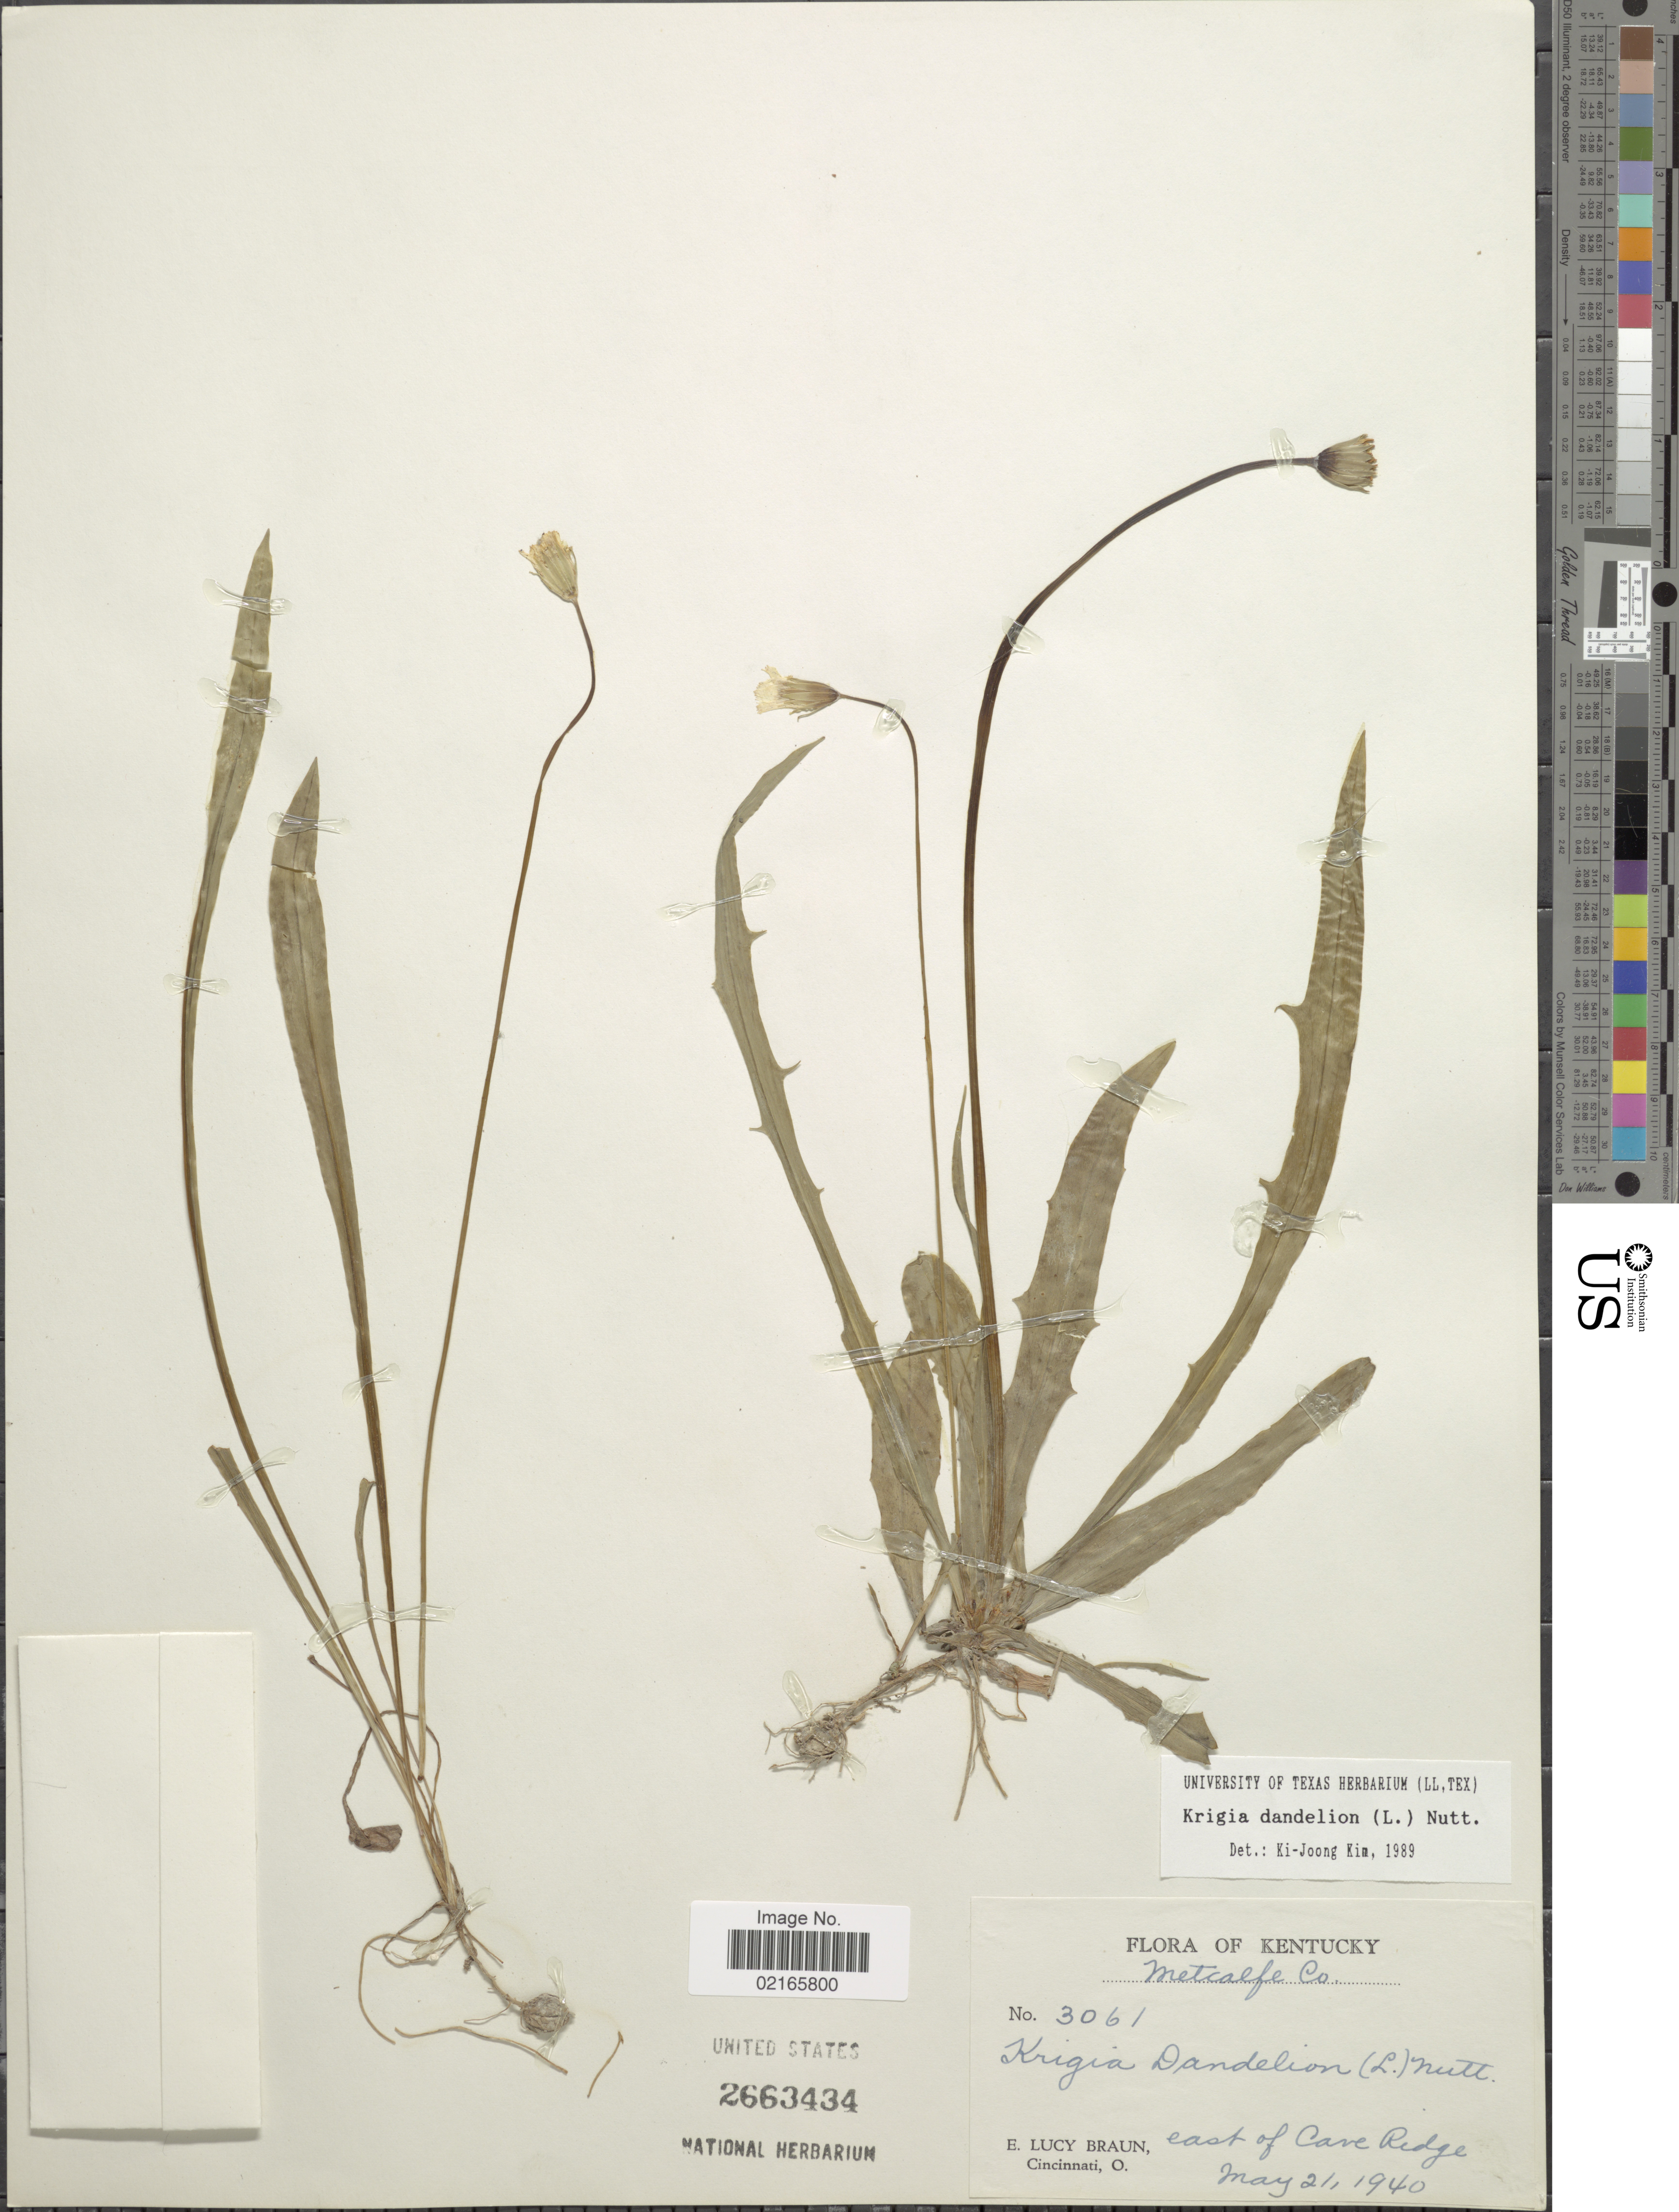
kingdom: Plantae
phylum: Tracheophyta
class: Magnoliopsida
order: Asterales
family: Asteraceae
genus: Krigia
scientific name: Krigia dandelion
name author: (L.) Nutt.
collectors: E. L. Braun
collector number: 3061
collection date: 1940-05-21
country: United States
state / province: Kentucky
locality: Metcalfe Co., east of Cave Ridge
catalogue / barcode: US 2663434